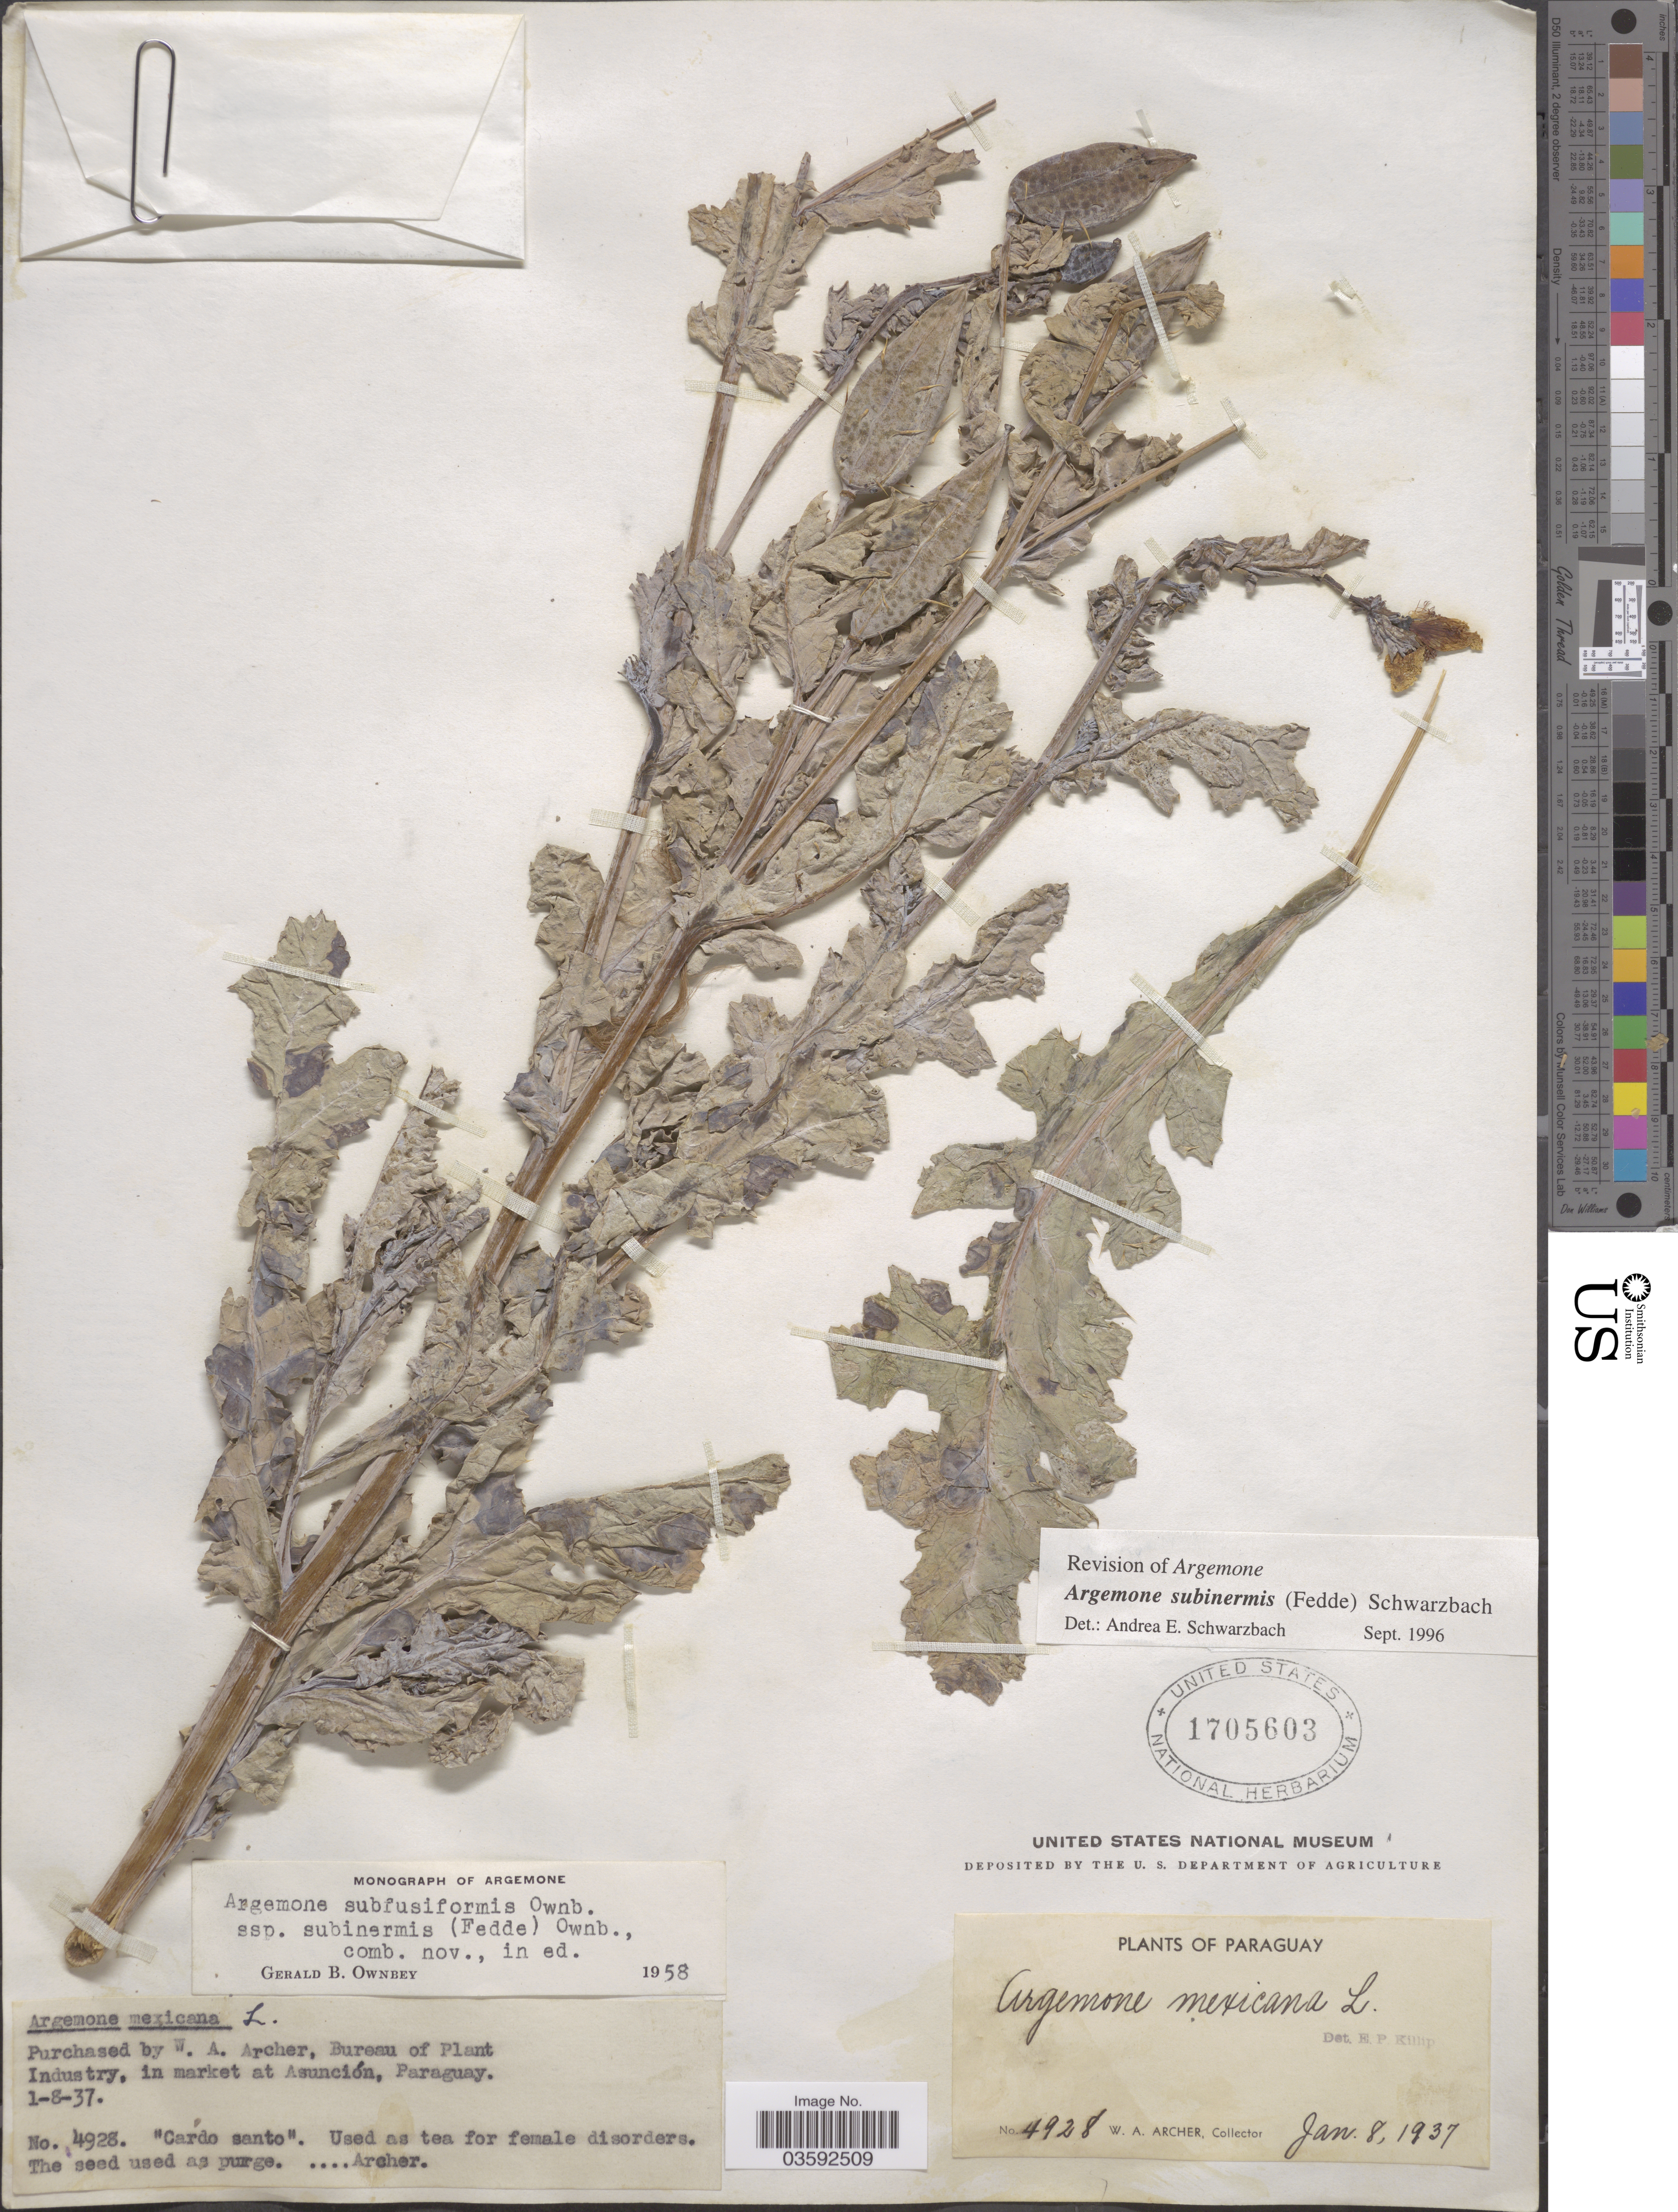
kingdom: Plantae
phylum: Tracheophyta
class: Magnoliopsida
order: Ranunculales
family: Papaveraceae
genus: Argemone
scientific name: Argemone subinermis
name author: Schwarzbach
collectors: W. Archer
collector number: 4928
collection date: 1937-01-08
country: Paraguay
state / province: Asuncion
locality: In market at Asunción.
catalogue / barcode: US 1705603